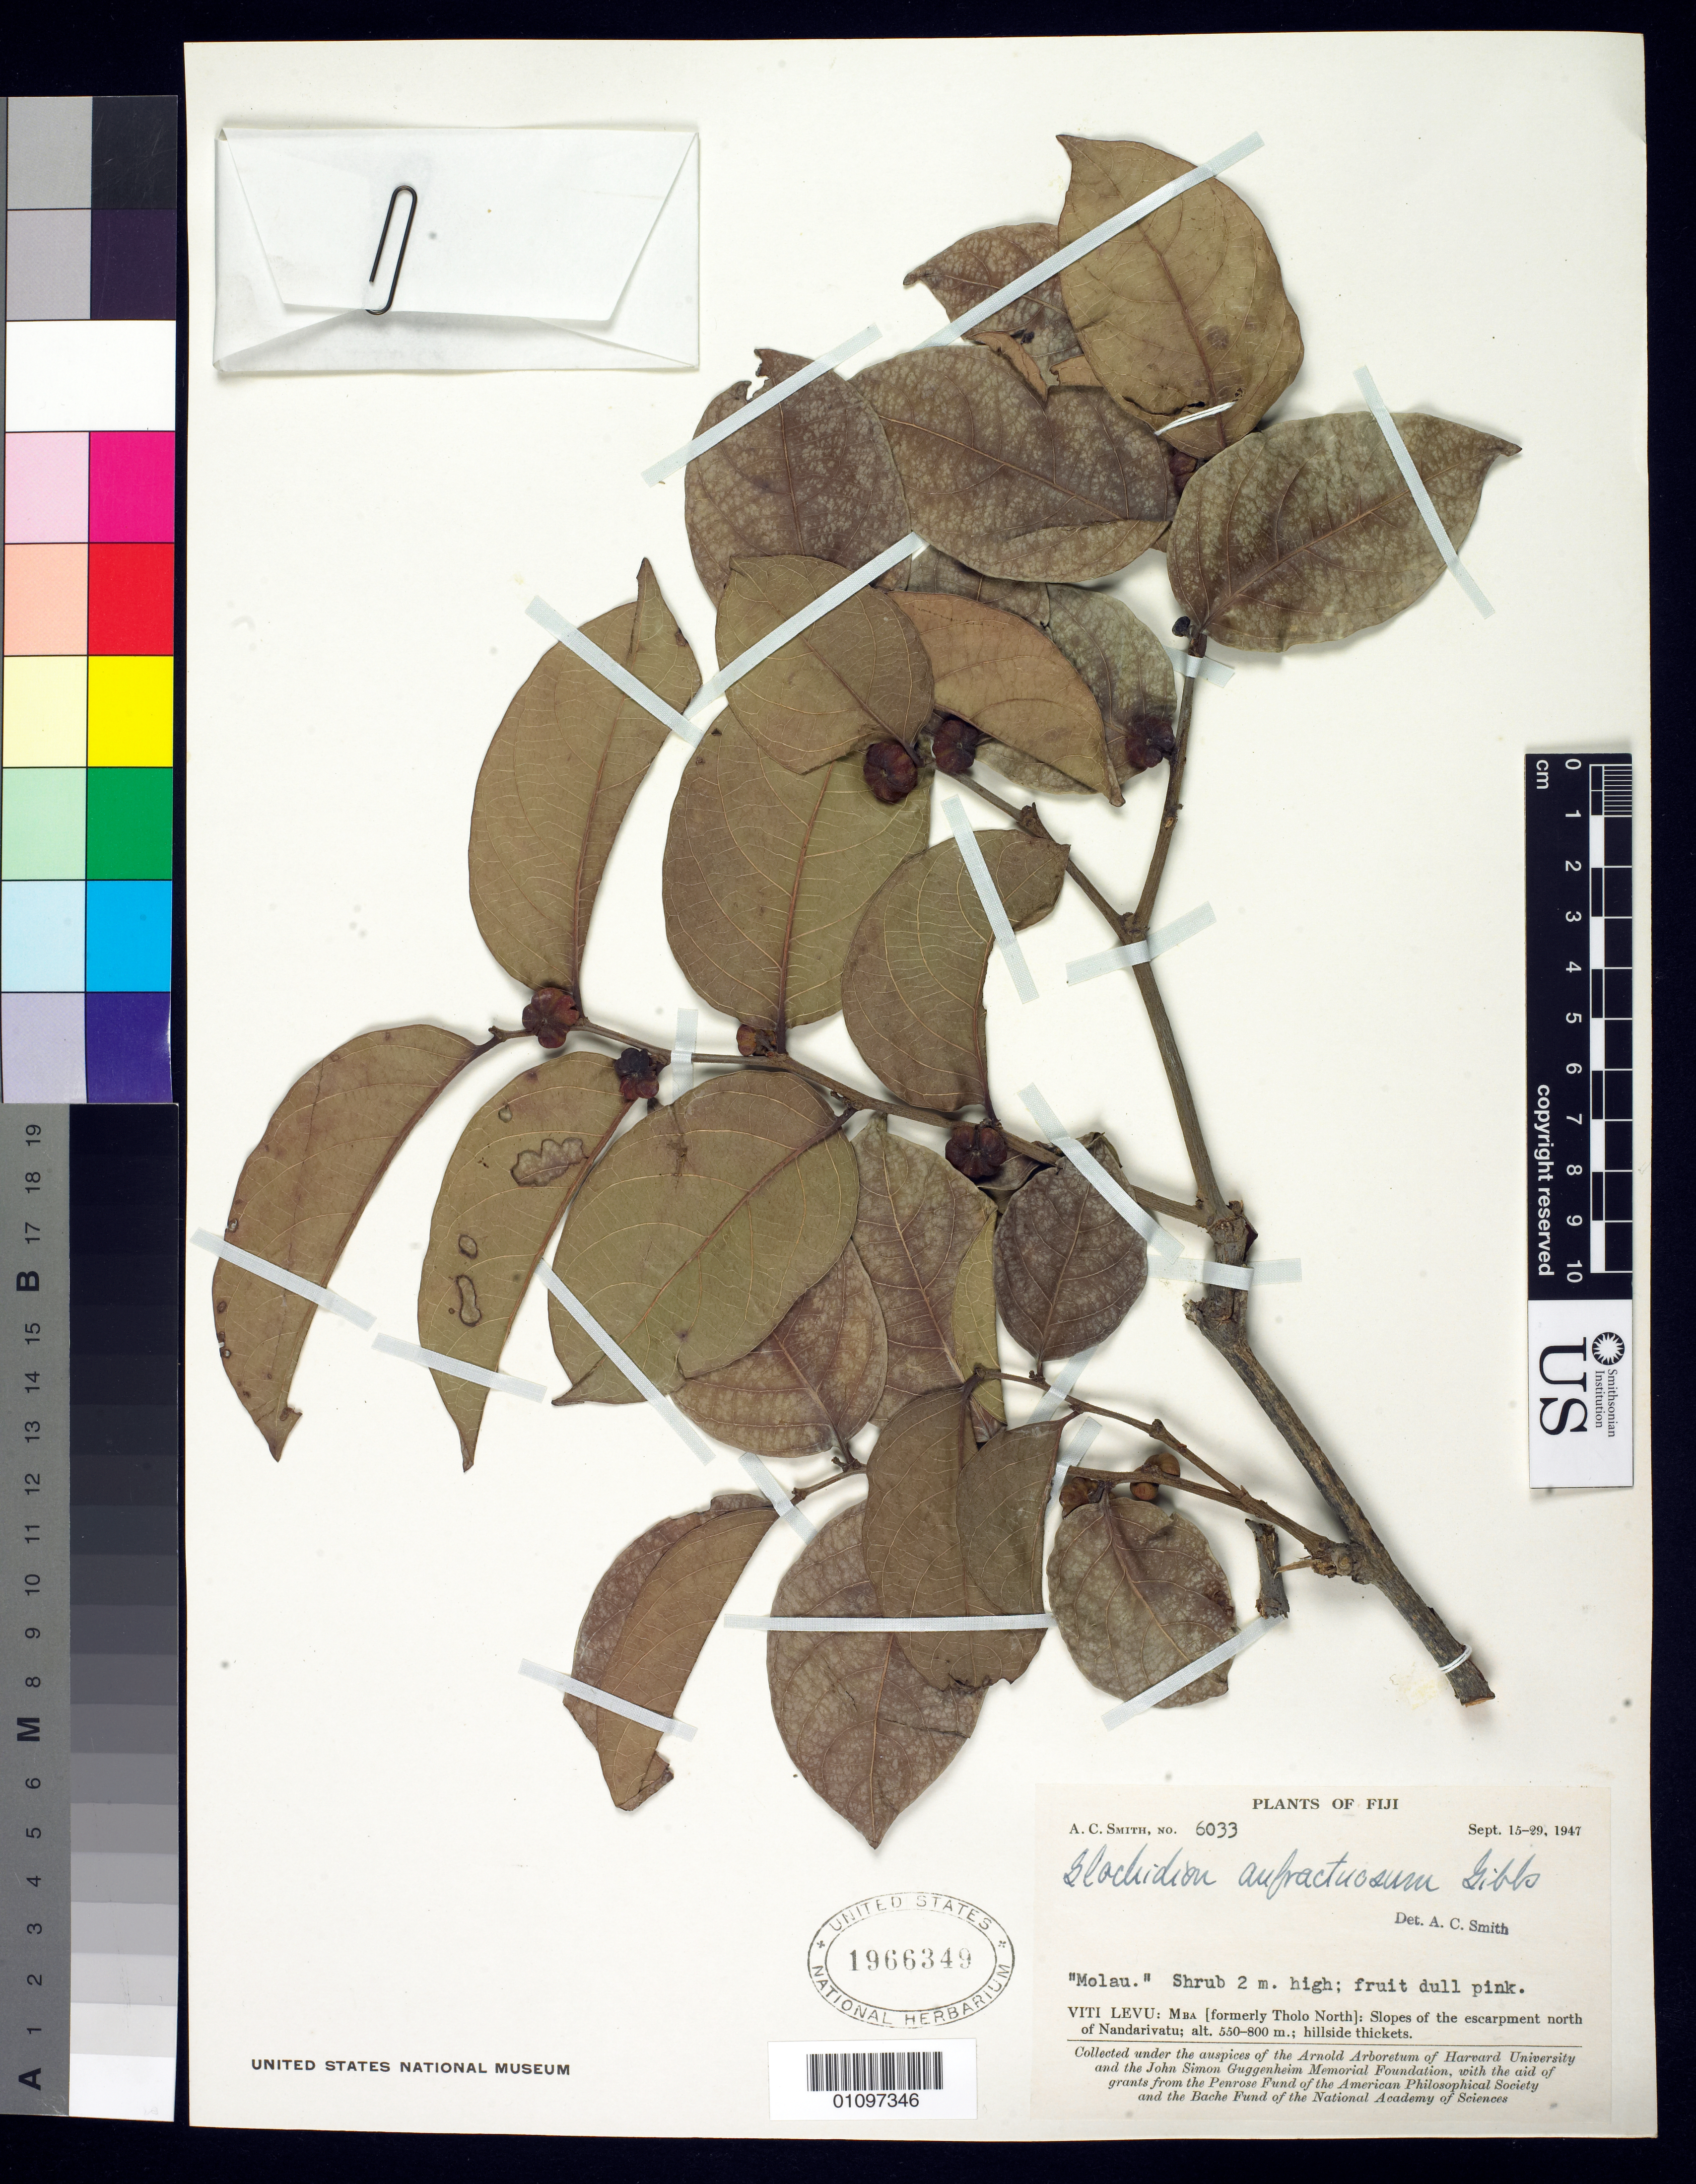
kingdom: Plantae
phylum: Tracheophyta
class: Magnoliopsida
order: Malpighiales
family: Phyllanthaceae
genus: Phyllanthus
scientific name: Phyllanthus anfractuosus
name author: (Gibbs) W.L. Wagner & Lorence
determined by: Wagner, W. L., (BOT), Smithsonian Institution - National Museum of Natural History (UNITED STATES)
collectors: A. C. Smith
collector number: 6033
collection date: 1947-09-09/1947-09-25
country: Fiji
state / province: Mba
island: Viti Levu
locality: Hills east of Nandala Creek, about 3 miles south of Nandarivatu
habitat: Hillside thickets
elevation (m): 850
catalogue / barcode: US 1966349